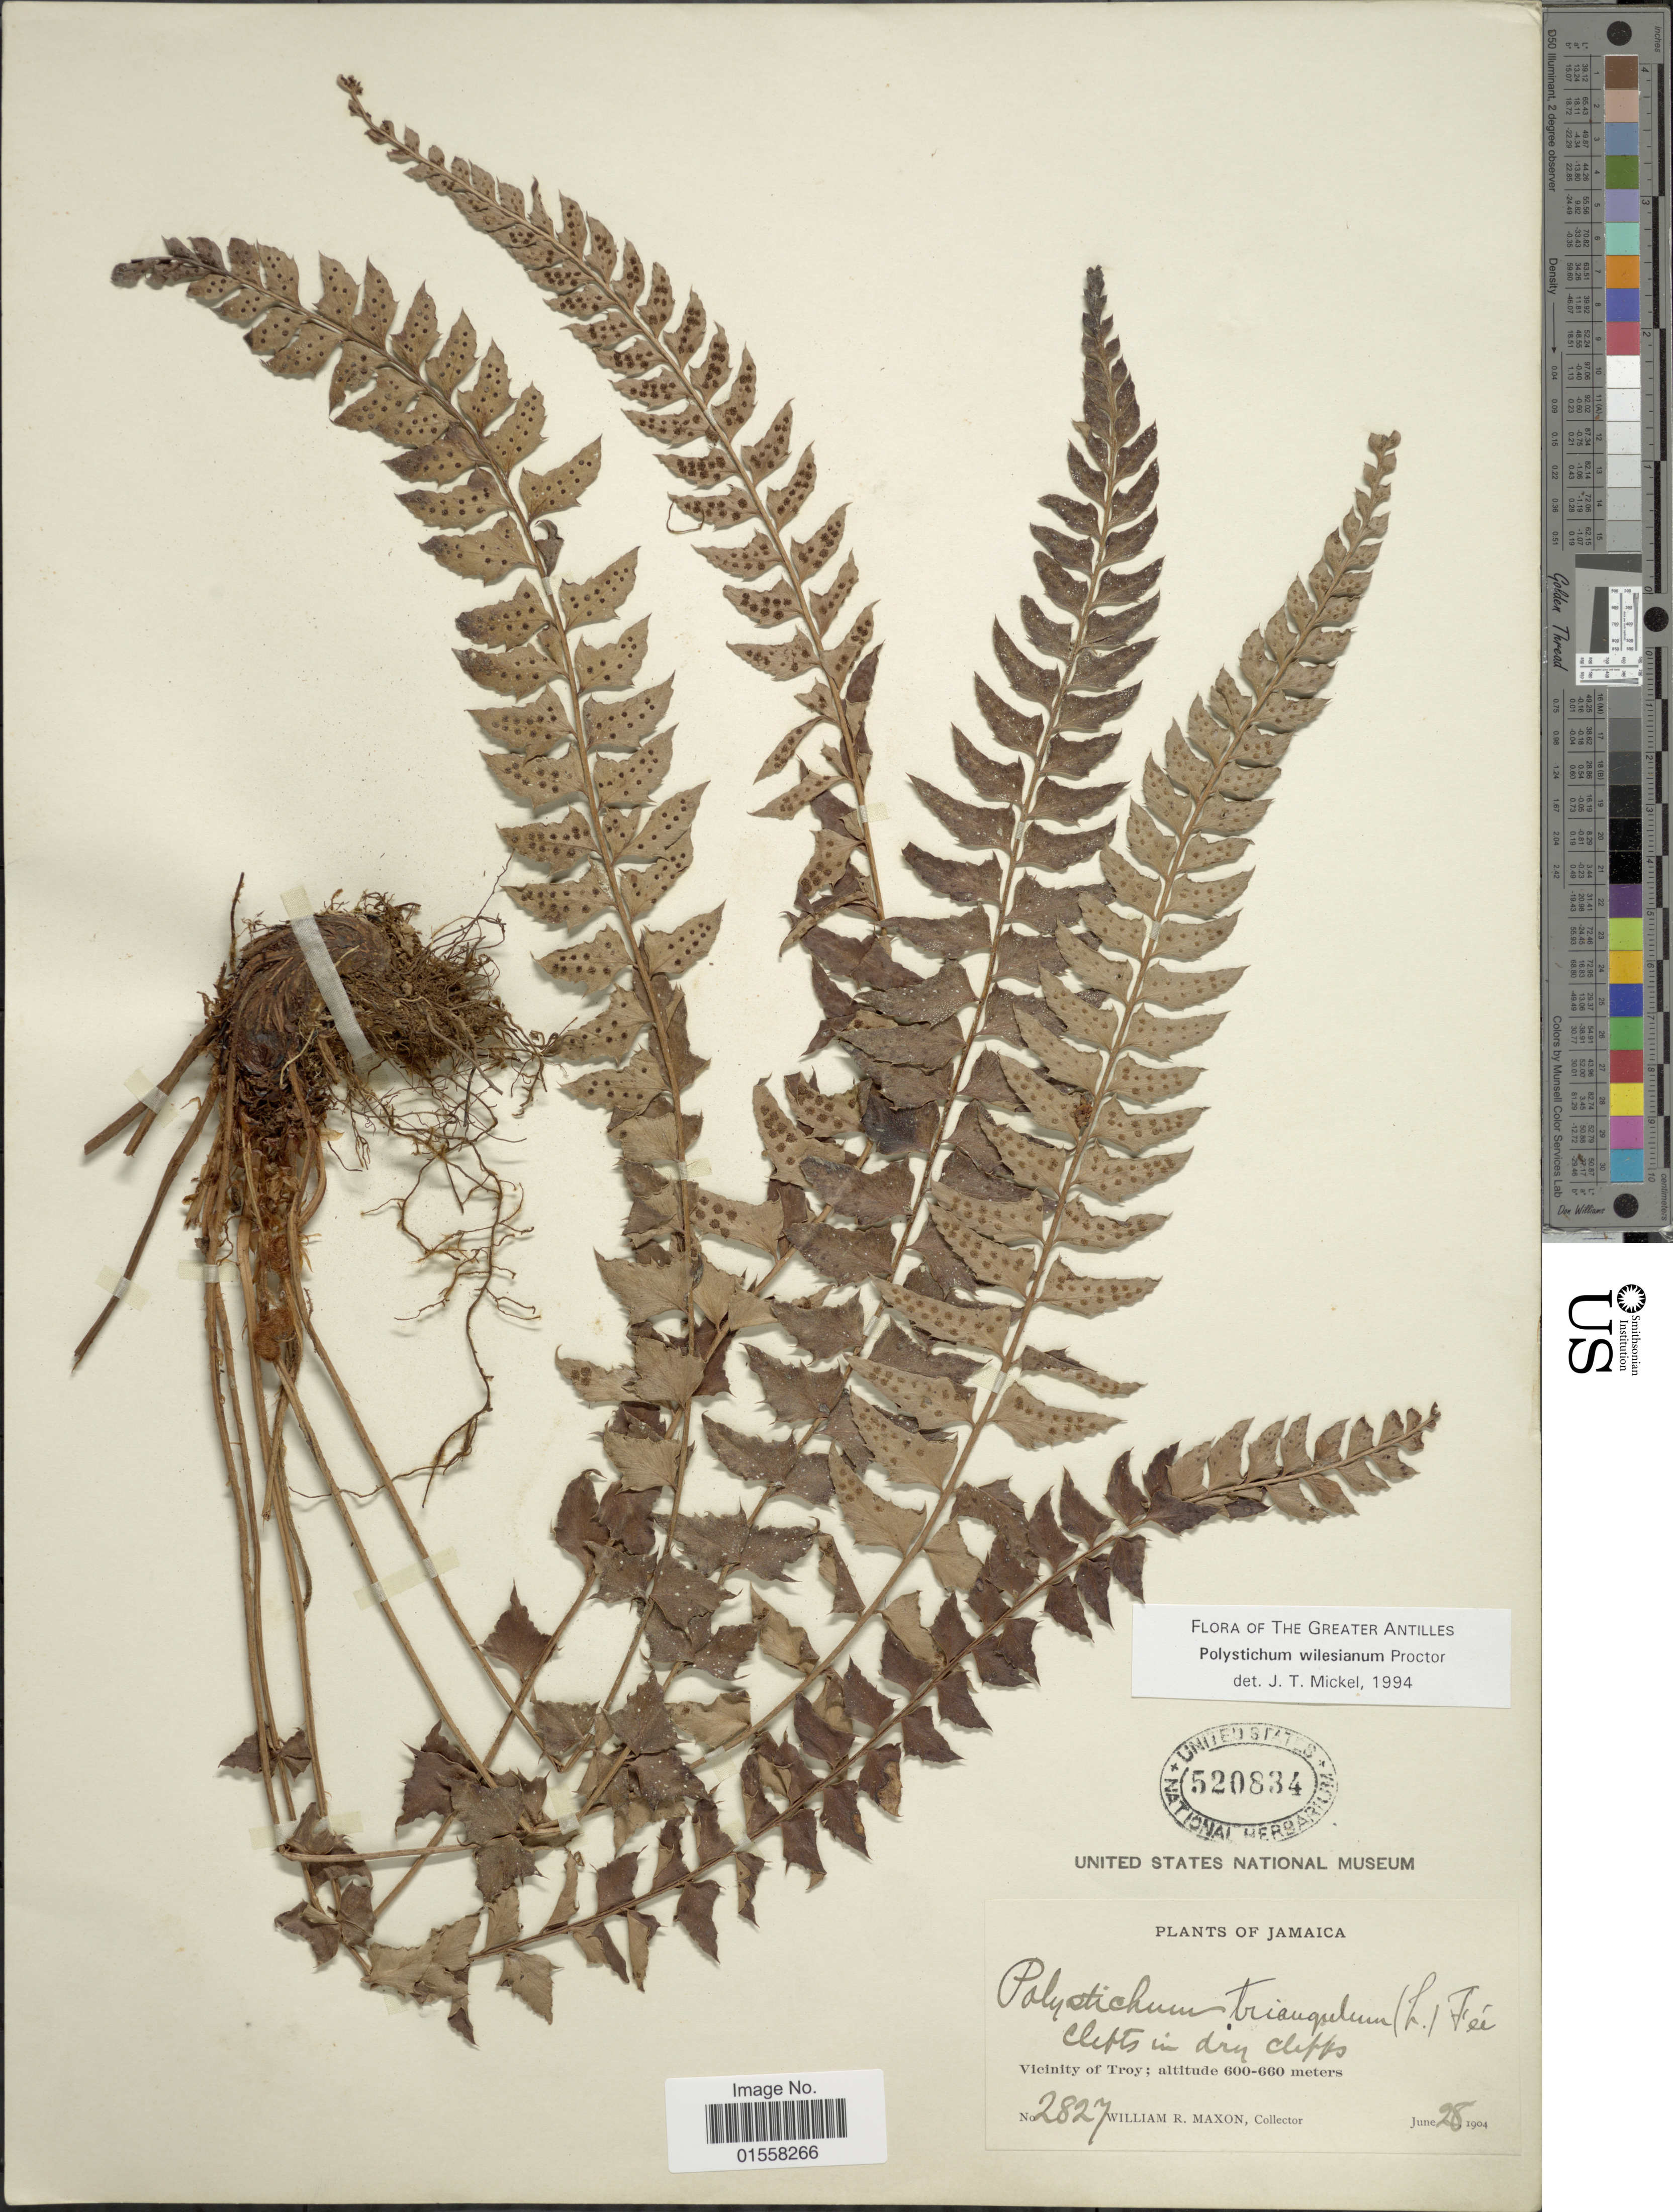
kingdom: Plantae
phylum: Tracheophyta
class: Polypodiopsida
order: Polypodiales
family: Dryopteridaceae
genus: Polystichum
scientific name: Polystichum wilesianum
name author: Proctor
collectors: W. R. Maxon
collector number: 2827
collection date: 1904-06-28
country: Jamaica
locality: Jamaica, Vicinity of Troy.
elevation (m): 600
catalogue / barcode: US 520834